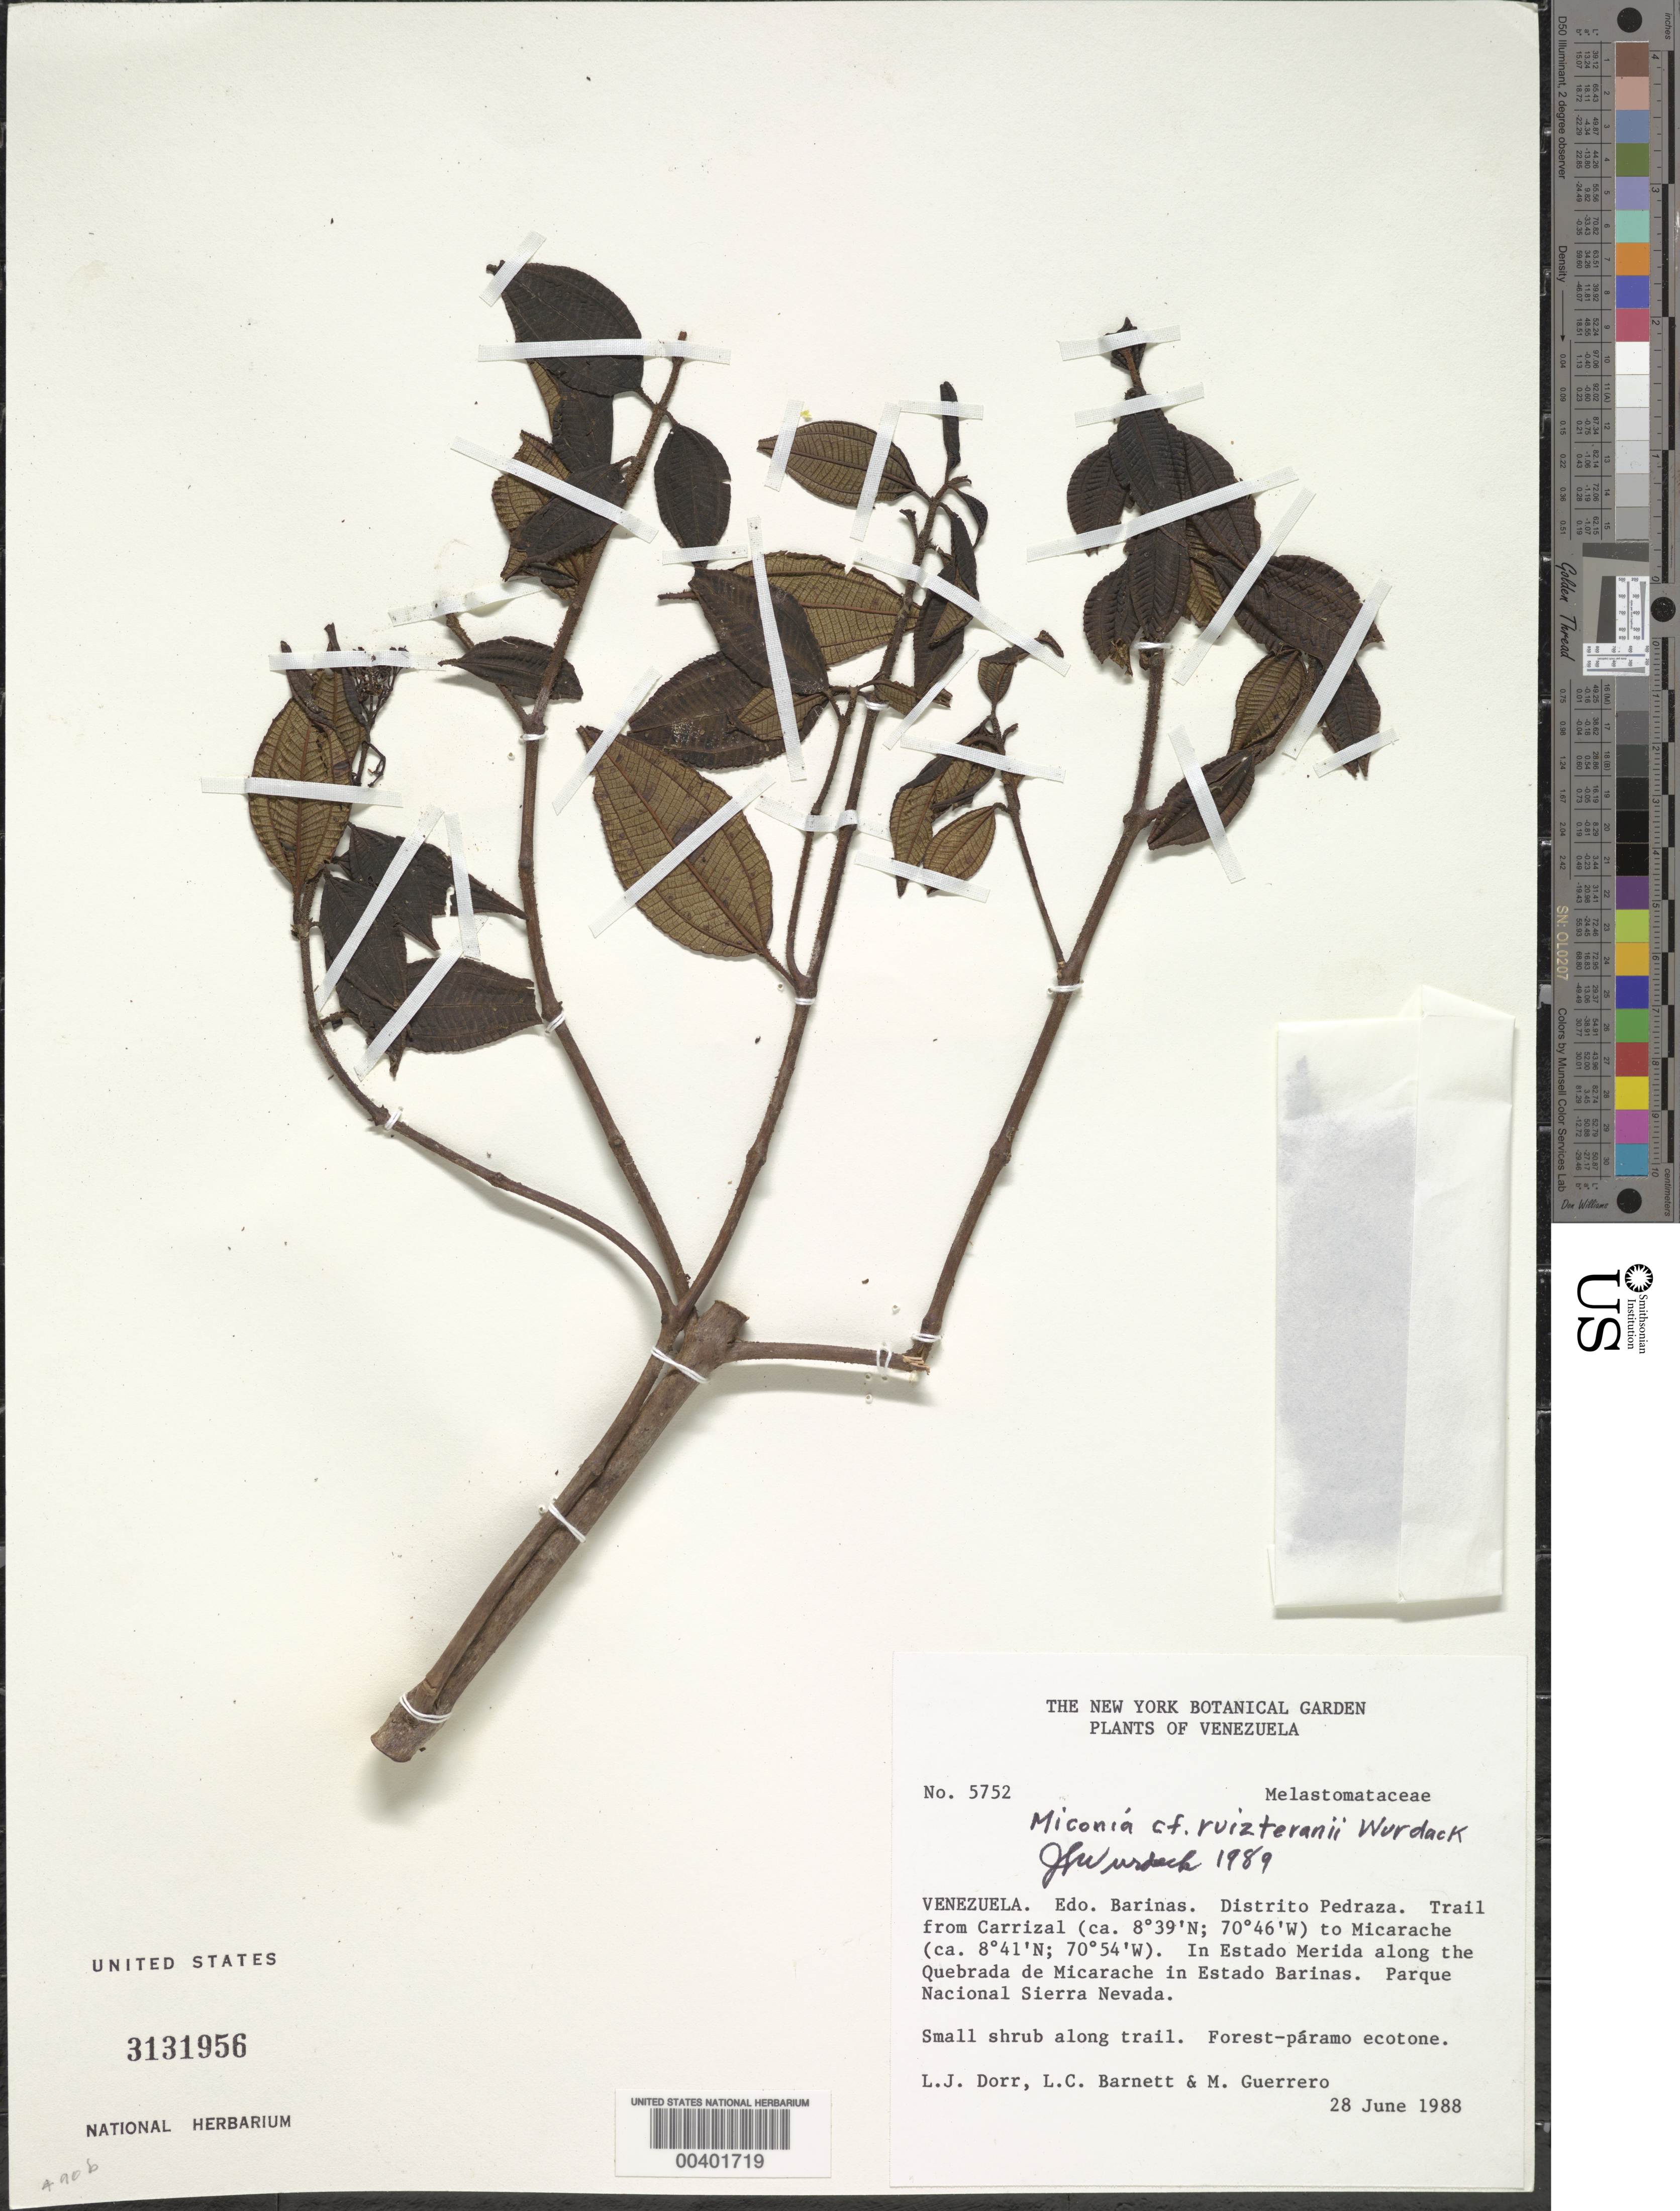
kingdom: Plantae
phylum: Tracheophyta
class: Magnoliopsida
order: Myrtales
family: Melastomataceae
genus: Miconia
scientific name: Miconia ruizteranii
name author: Wurdack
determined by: Wurdack, John J., (US), US (UNITED STATES)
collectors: L. J. Dorr, L. C. Barnett & M. Guerrero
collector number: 5752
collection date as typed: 28 Jun 1988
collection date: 1988-06-28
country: Venezuela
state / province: Barinas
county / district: Pedraza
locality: Trail from Carrizal to Qda. Micarache. In Estado Mérida along the Quebrada de Micarache in Estado Barinas.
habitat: Forest-páramo ecotone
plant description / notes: NY, PORT, US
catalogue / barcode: US 3131956